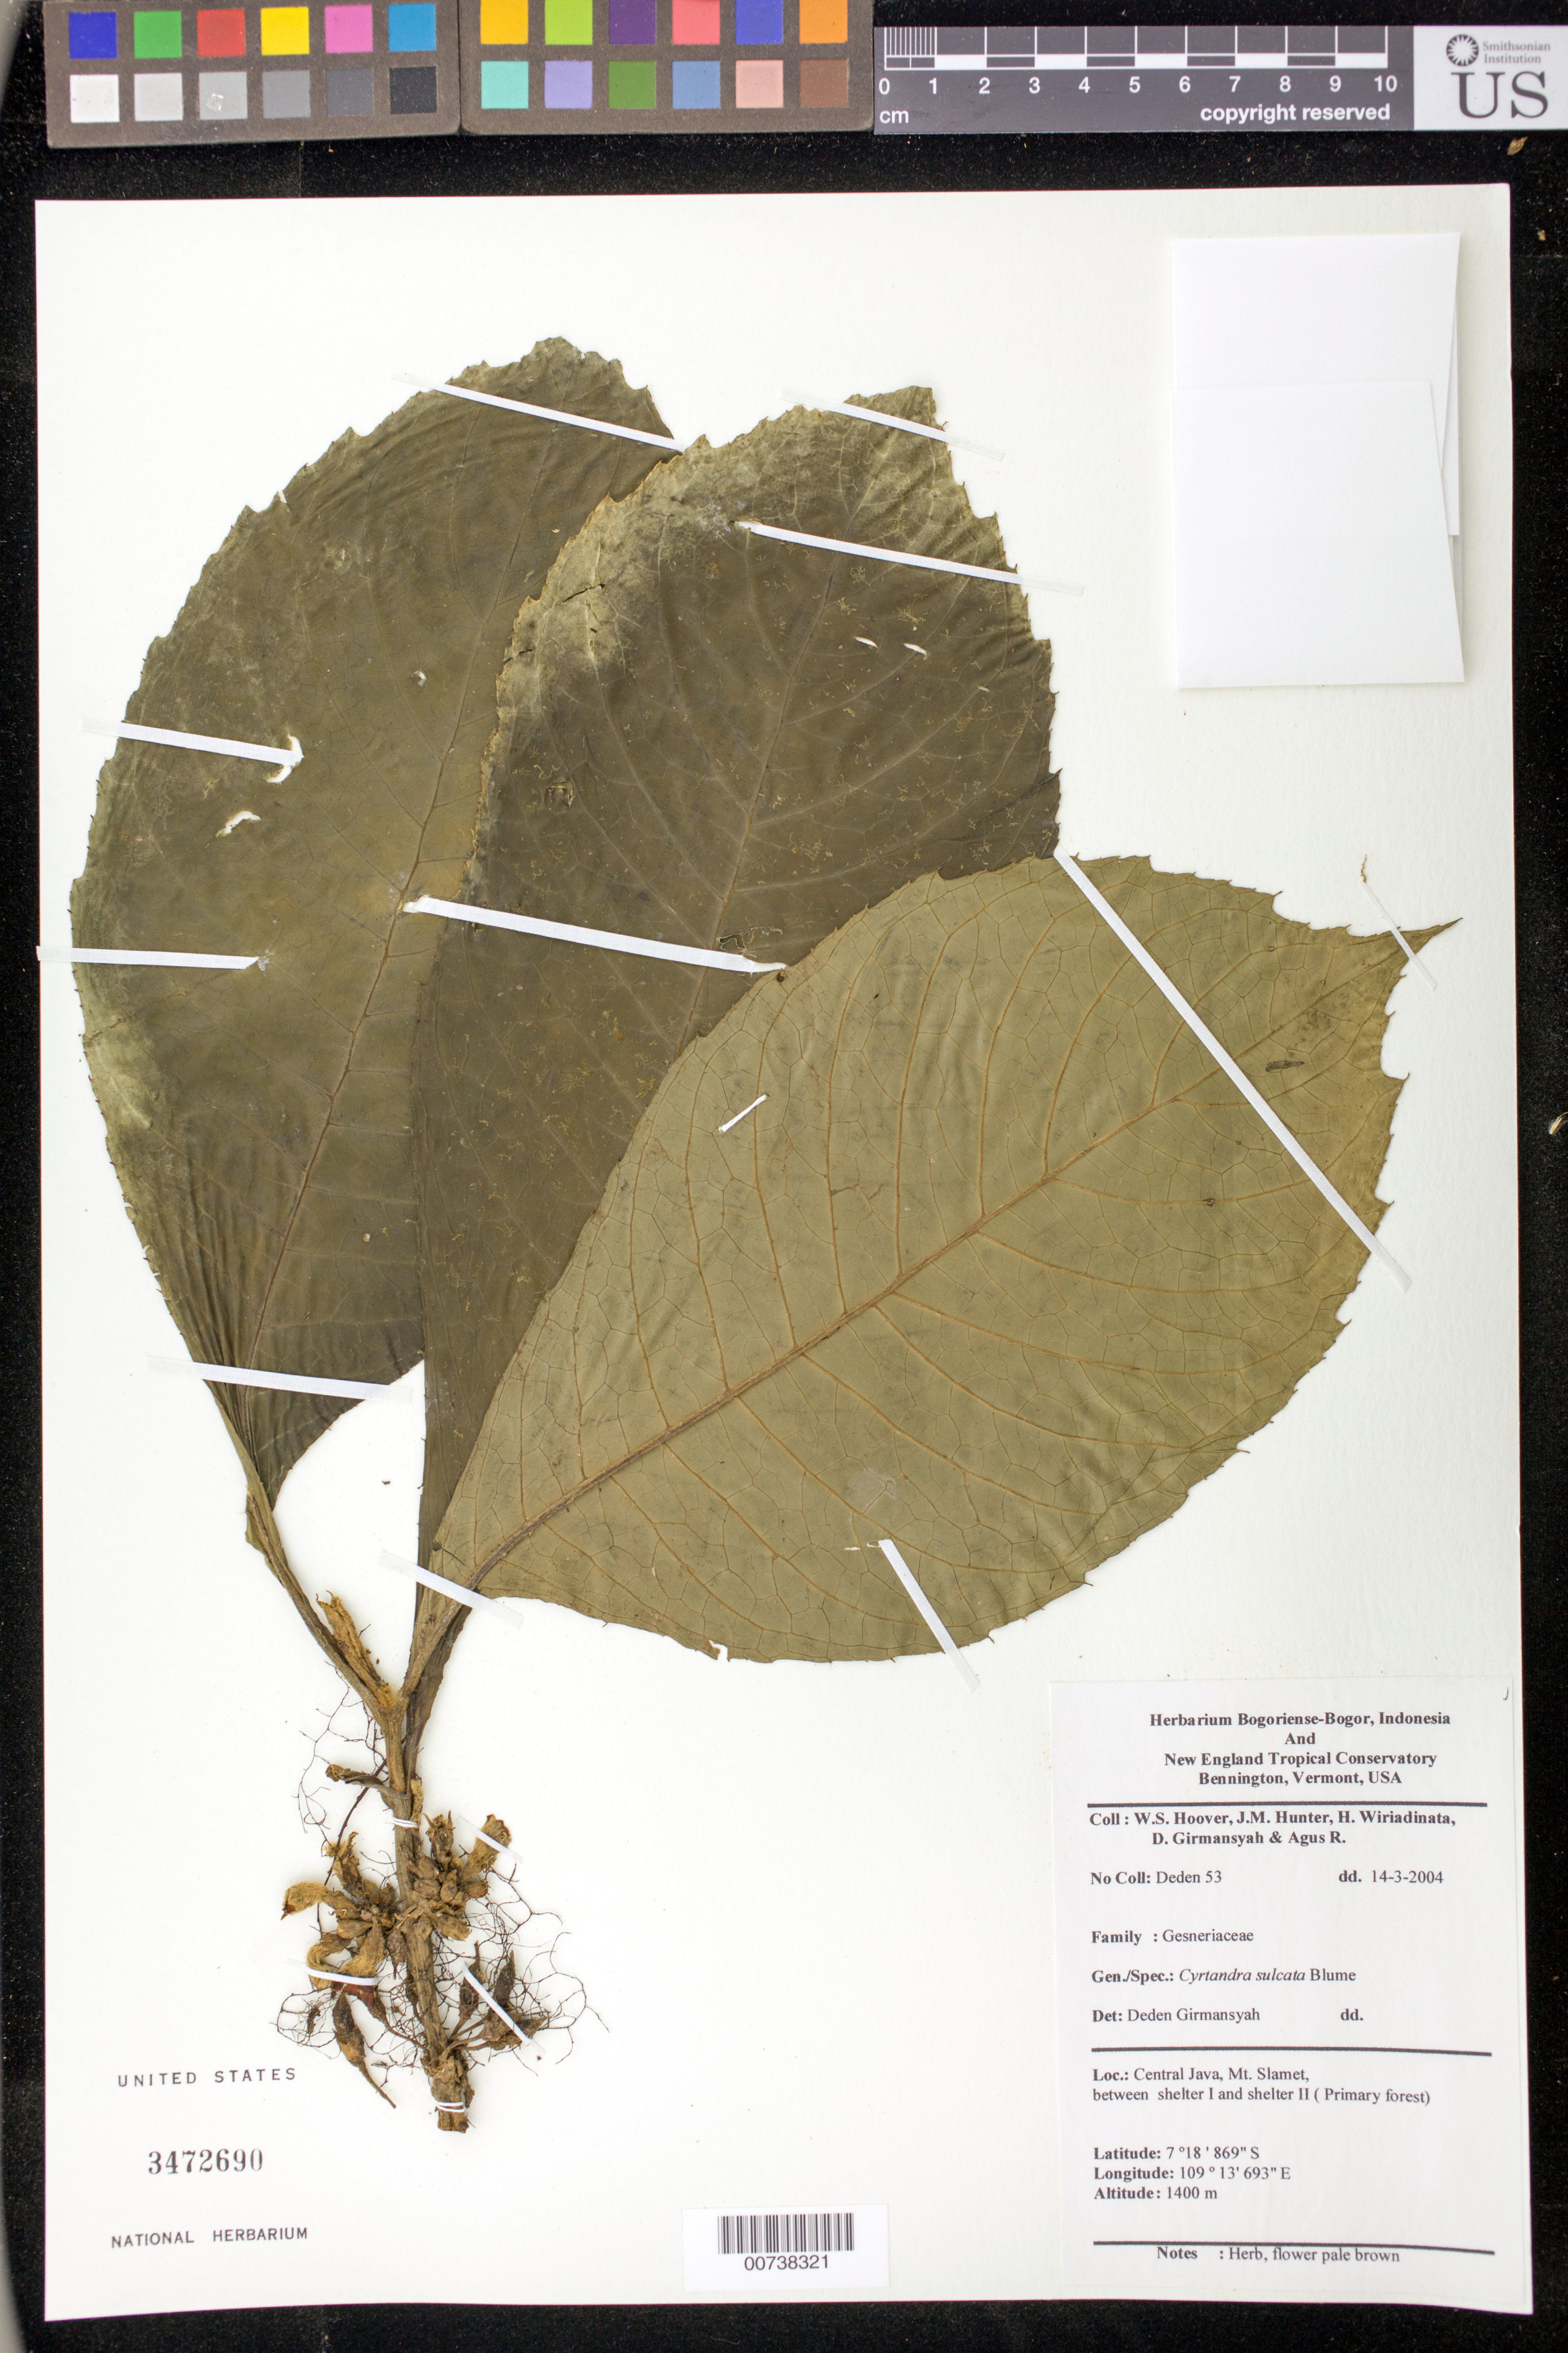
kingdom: Plantae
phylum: Tracheophyta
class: Magnoliopsida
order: Lamiales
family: Gesneriaceae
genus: Cyrtandra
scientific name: Cyrtandra sulcata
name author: Blume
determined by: Girmansyah, D.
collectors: W. S. Hoover, J. Hunter, H. Wiriadinata, D. Girmansyah & A. Ruskandi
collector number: Deden 53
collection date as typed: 14 Mar 2004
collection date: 2004-03-14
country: Indonesia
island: Java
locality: Central Java, Mt. Slamet, between shelter I and shelter II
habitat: Primary forest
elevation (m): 1400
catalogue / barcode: US 3472690